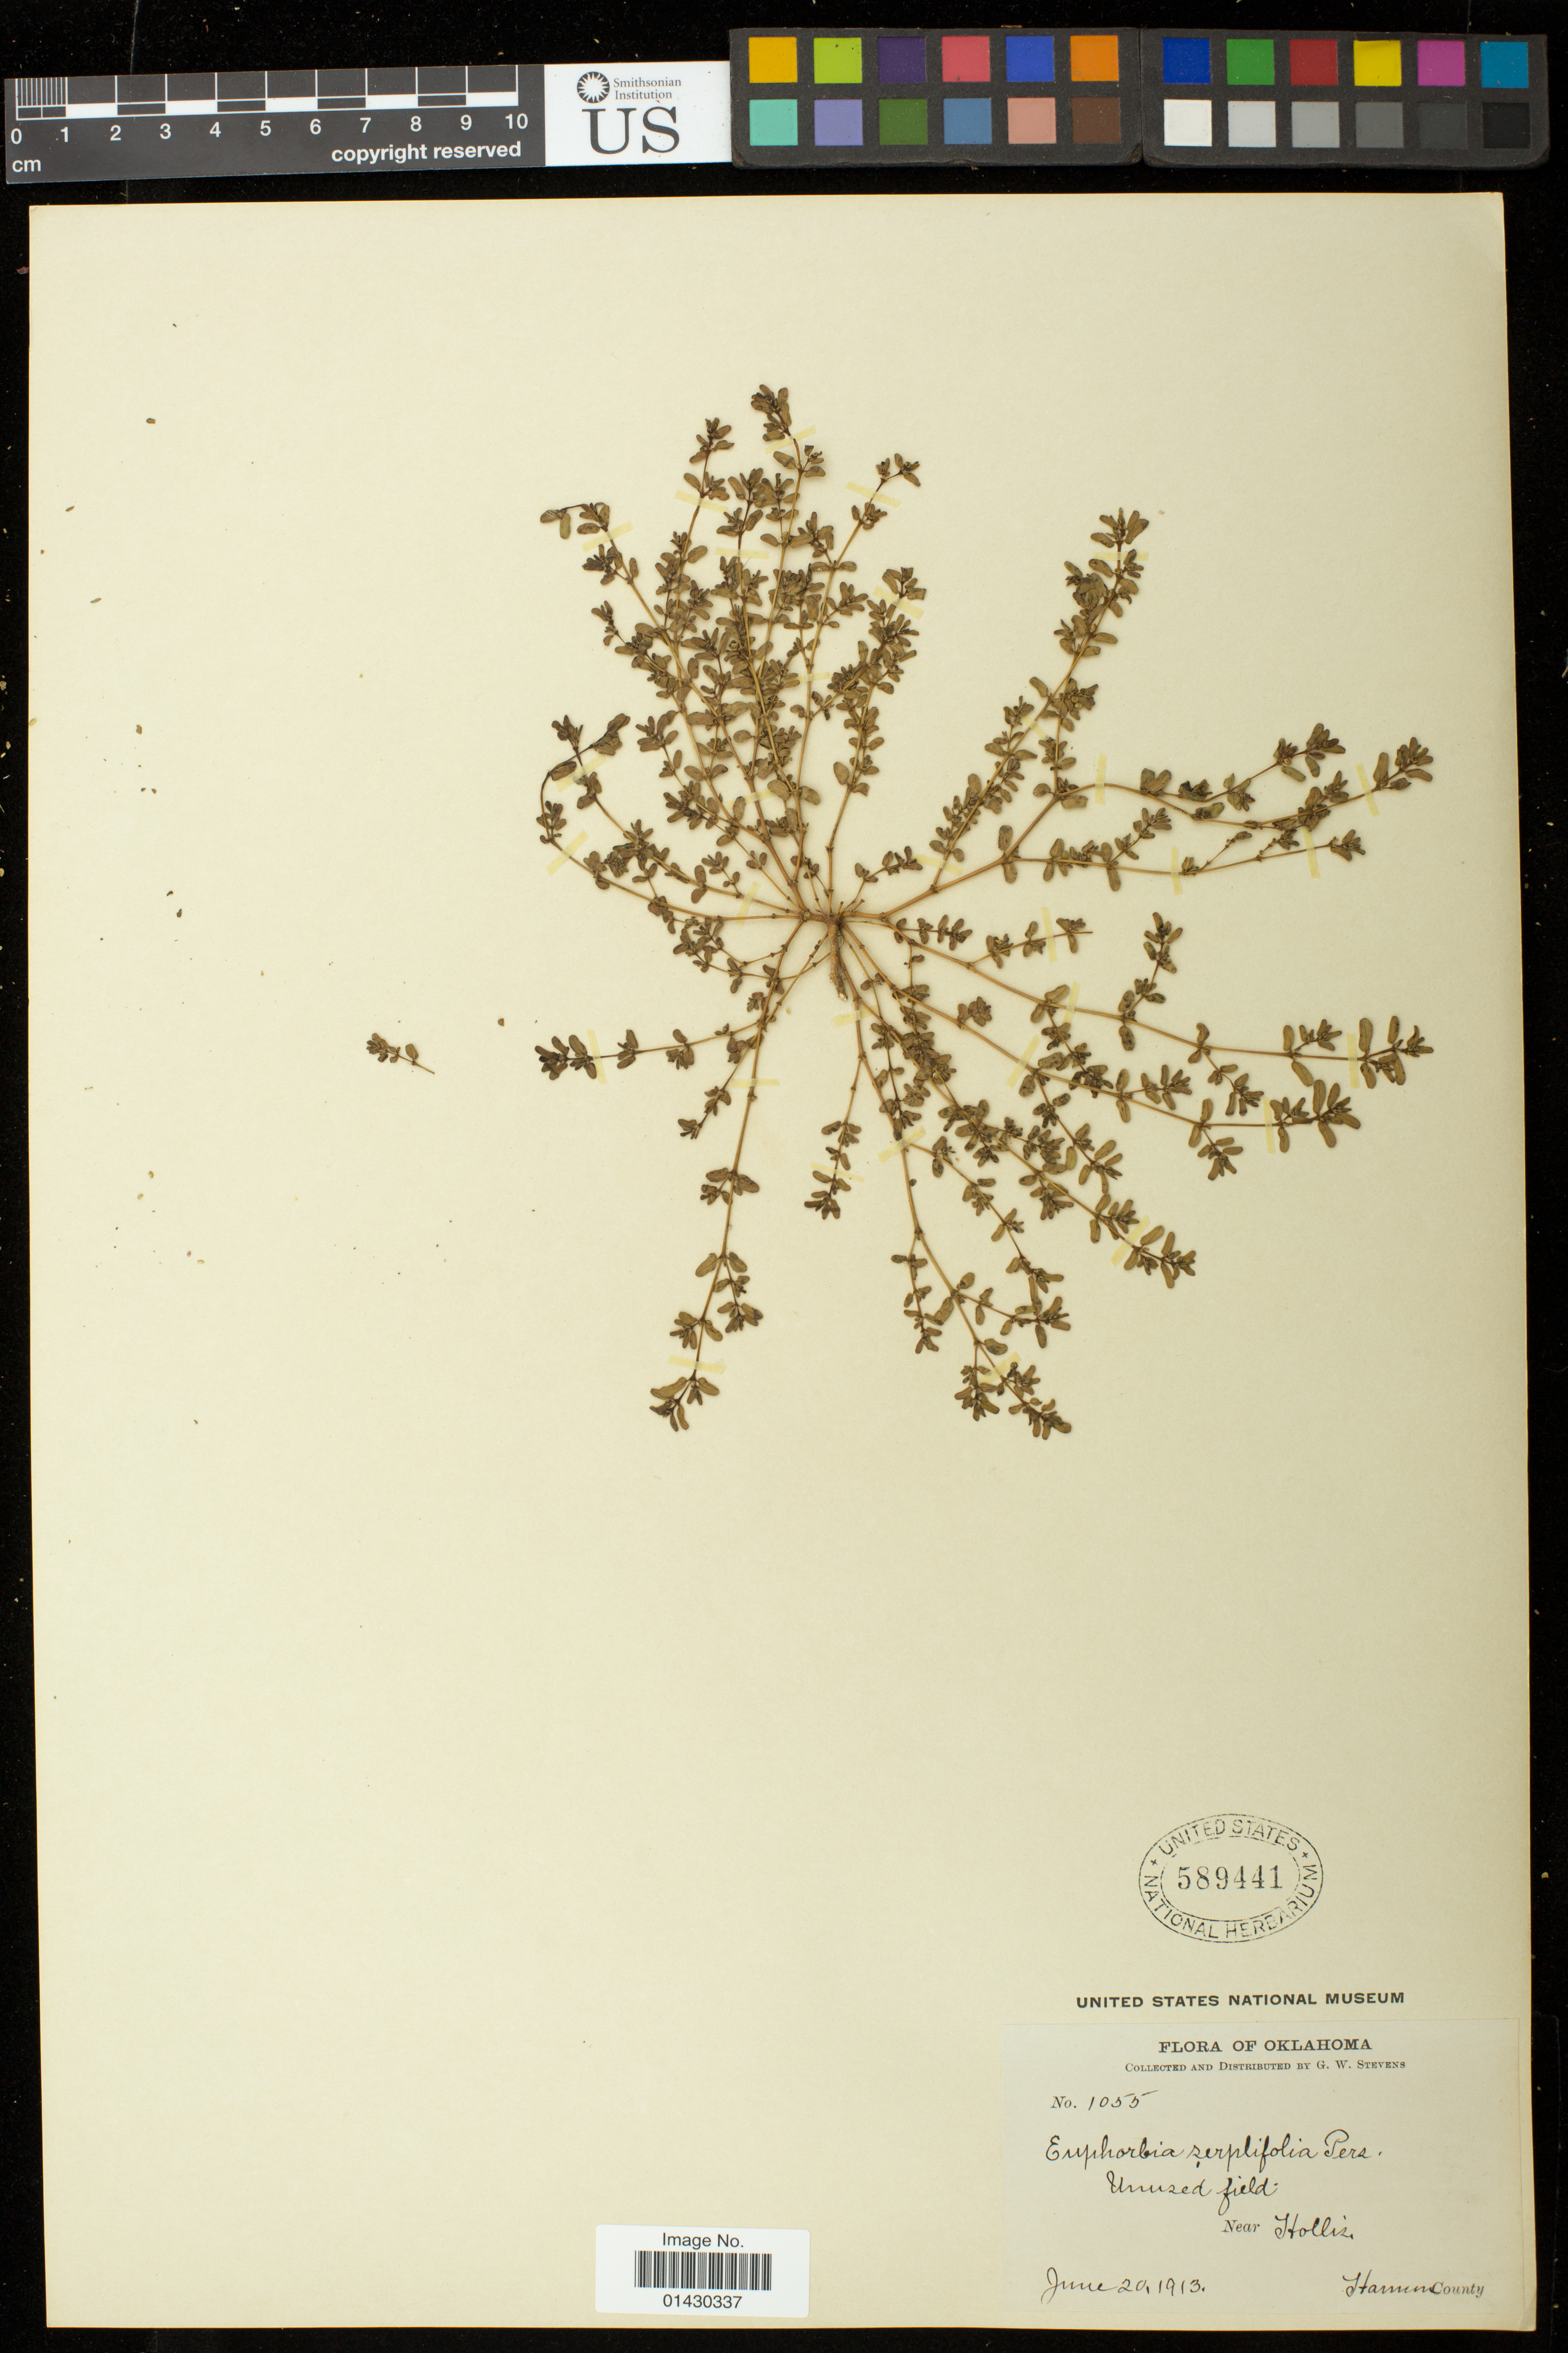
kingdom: Plantae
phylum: Tracheophyta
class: Magnoliopsida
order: Malpighiales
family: Euphorbiaceae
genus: Euphorbia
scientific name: Euphorbia serpillifolia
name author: Pers.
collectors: G. W. Stevens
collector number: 1055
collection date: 1913-06-20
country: United States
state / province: Oklahoma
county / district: Harmon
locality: Near Hollis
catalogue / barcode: US 589441